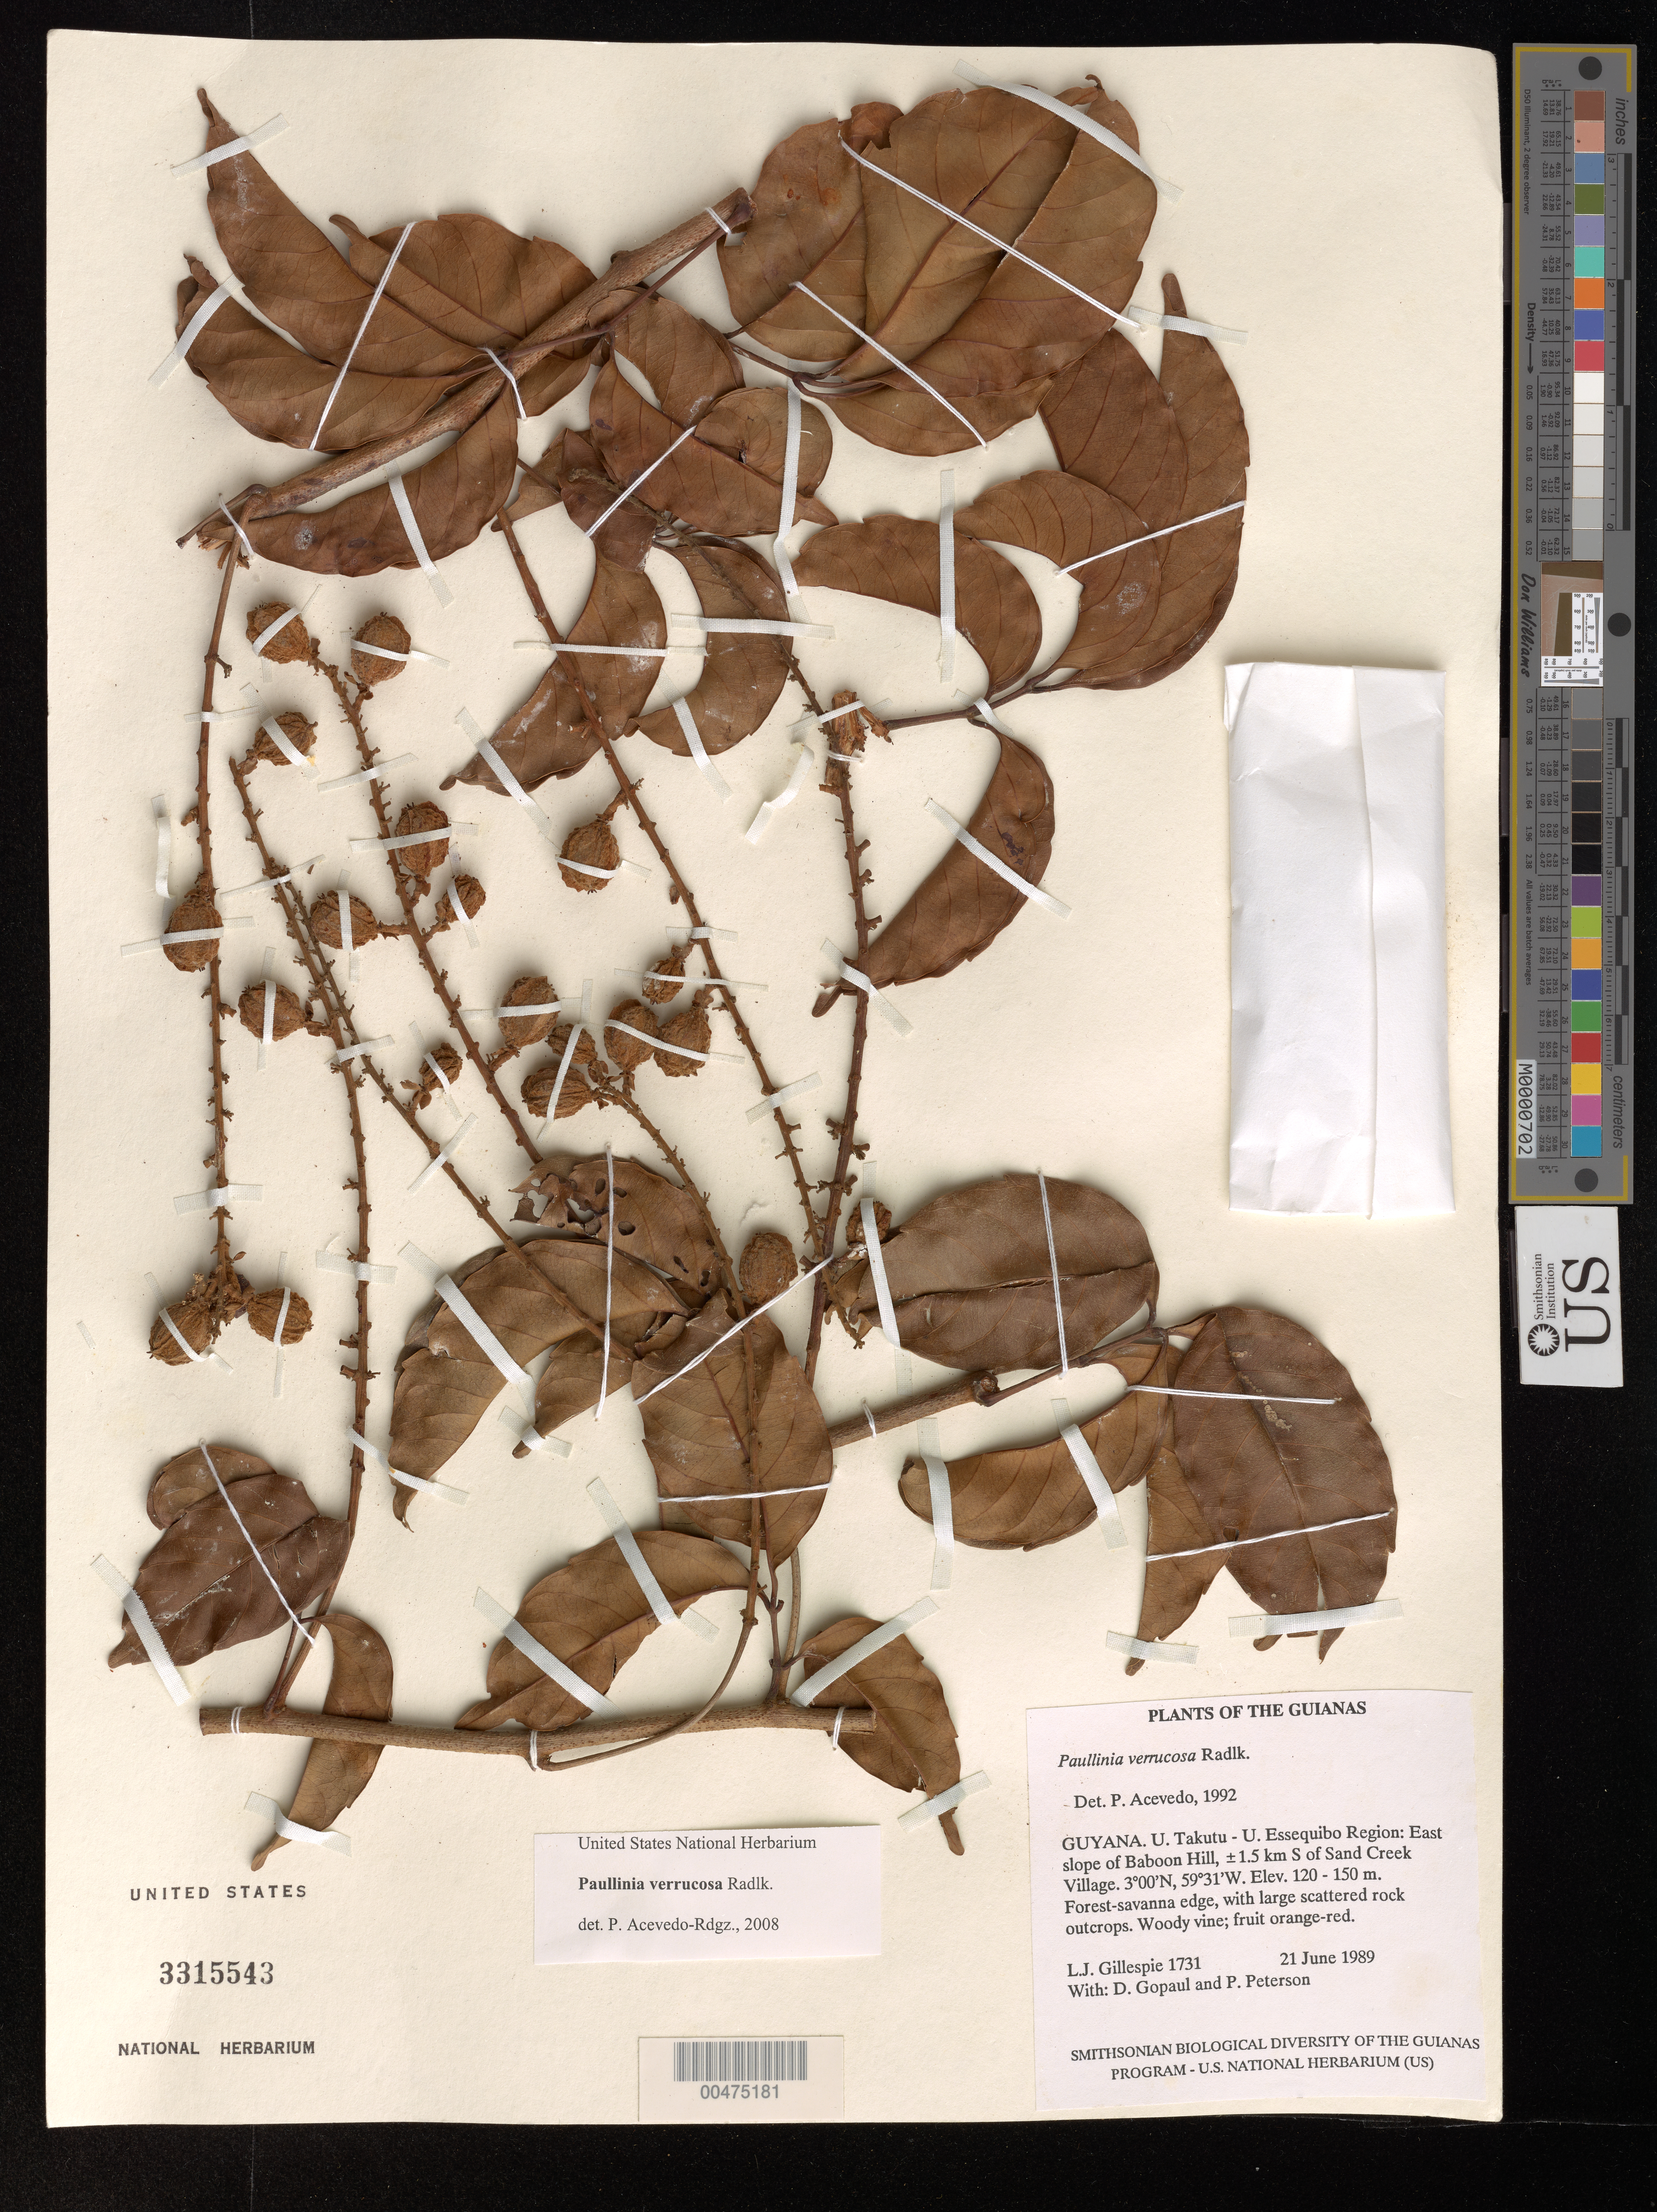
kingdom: Plantae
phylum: Tracheophyta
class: Magnoliopsida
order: Sapindales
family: Sapindaceae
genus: Paullinia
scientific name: Paullinia verrucosa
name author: Radlk.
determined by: Acevedo-Rodríguez, P., (BOT), Smithsonian Institution - National Museum of Natural History (UNITED STATES)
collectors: L. J. Gillespie, D. Gopaul & P. M. Peterson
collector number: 1731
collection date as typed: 21 June 1989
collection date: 1989-06-21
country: Guyana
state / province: U. Takutu-U. Essequibo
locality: Baboon Hill, ±1.5 km S of Sand Creek Village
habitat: East slope. Forest-savanna edge, with large scattered rock outcrops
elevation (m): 120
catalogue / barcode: US 3315543